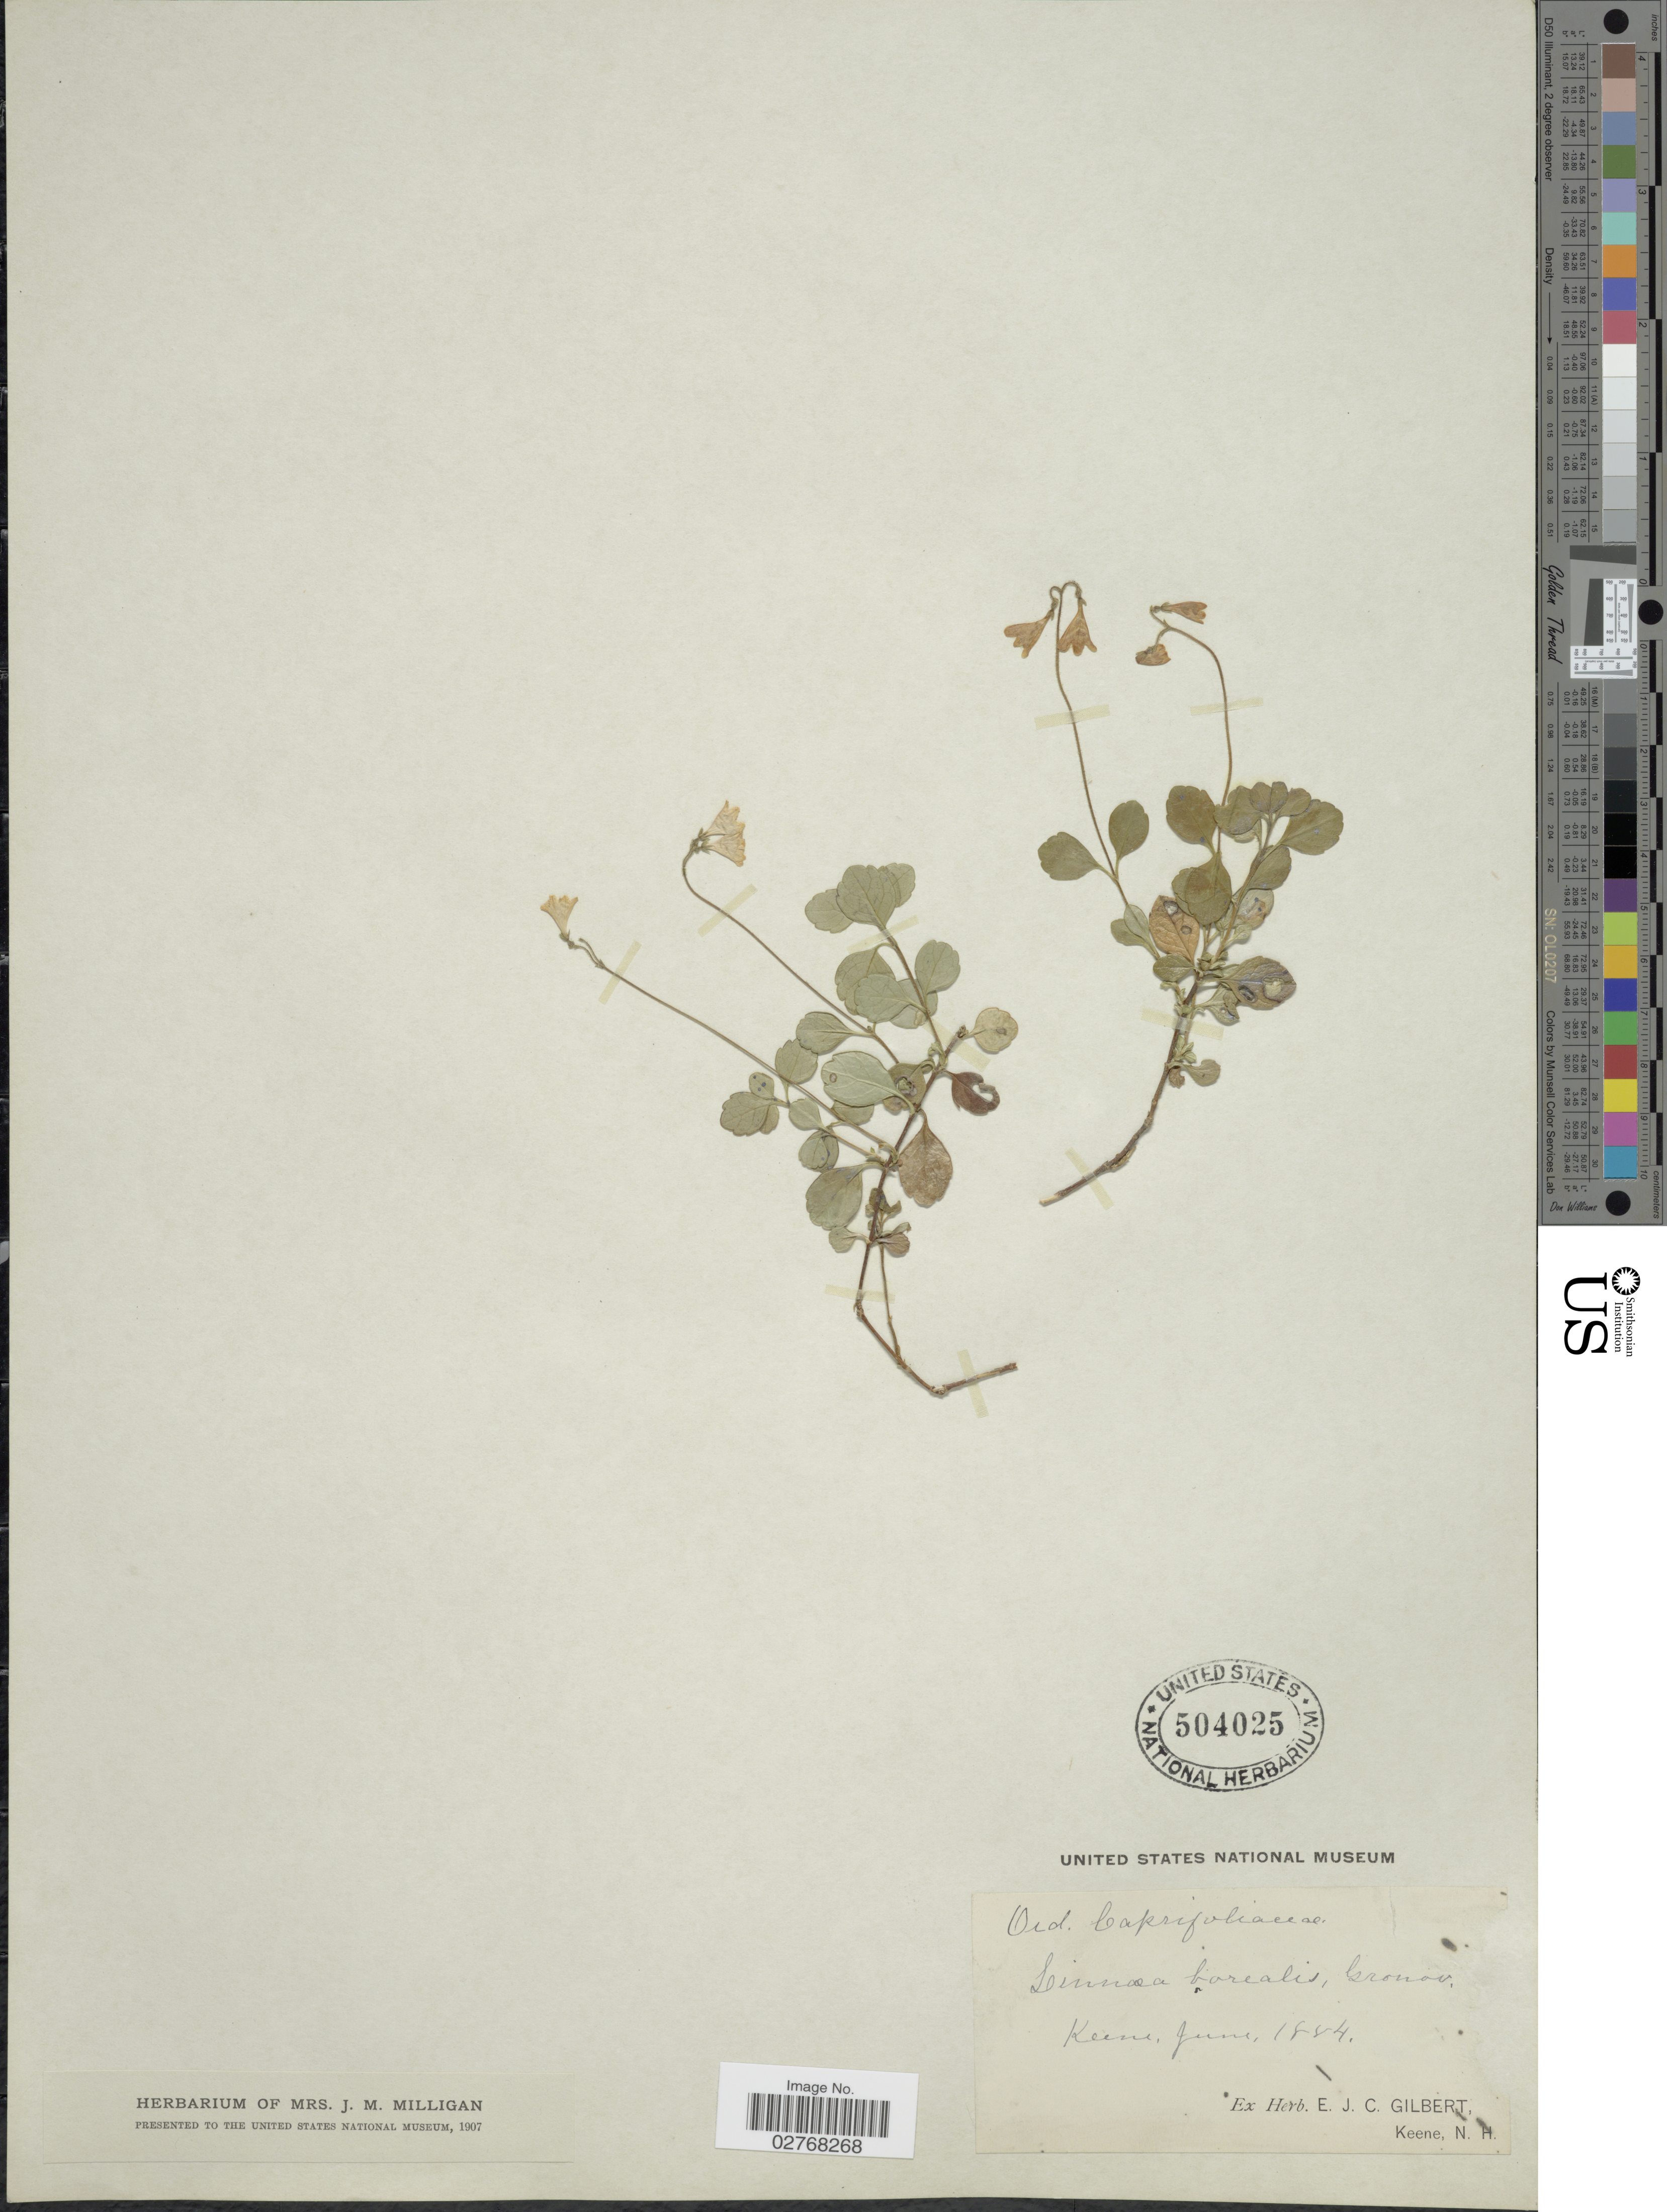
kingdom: Plantae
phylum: Tracheophyta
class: Magnoliopsida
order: Dipsacales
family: Caprifoliaceae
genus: Linnaea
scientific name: Linnaea borealis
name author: L.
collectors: Ex herb. E. J. C. Gilbert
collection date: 1884-06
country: United States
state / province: New Hampshire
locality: Keene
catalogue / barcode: US 504025